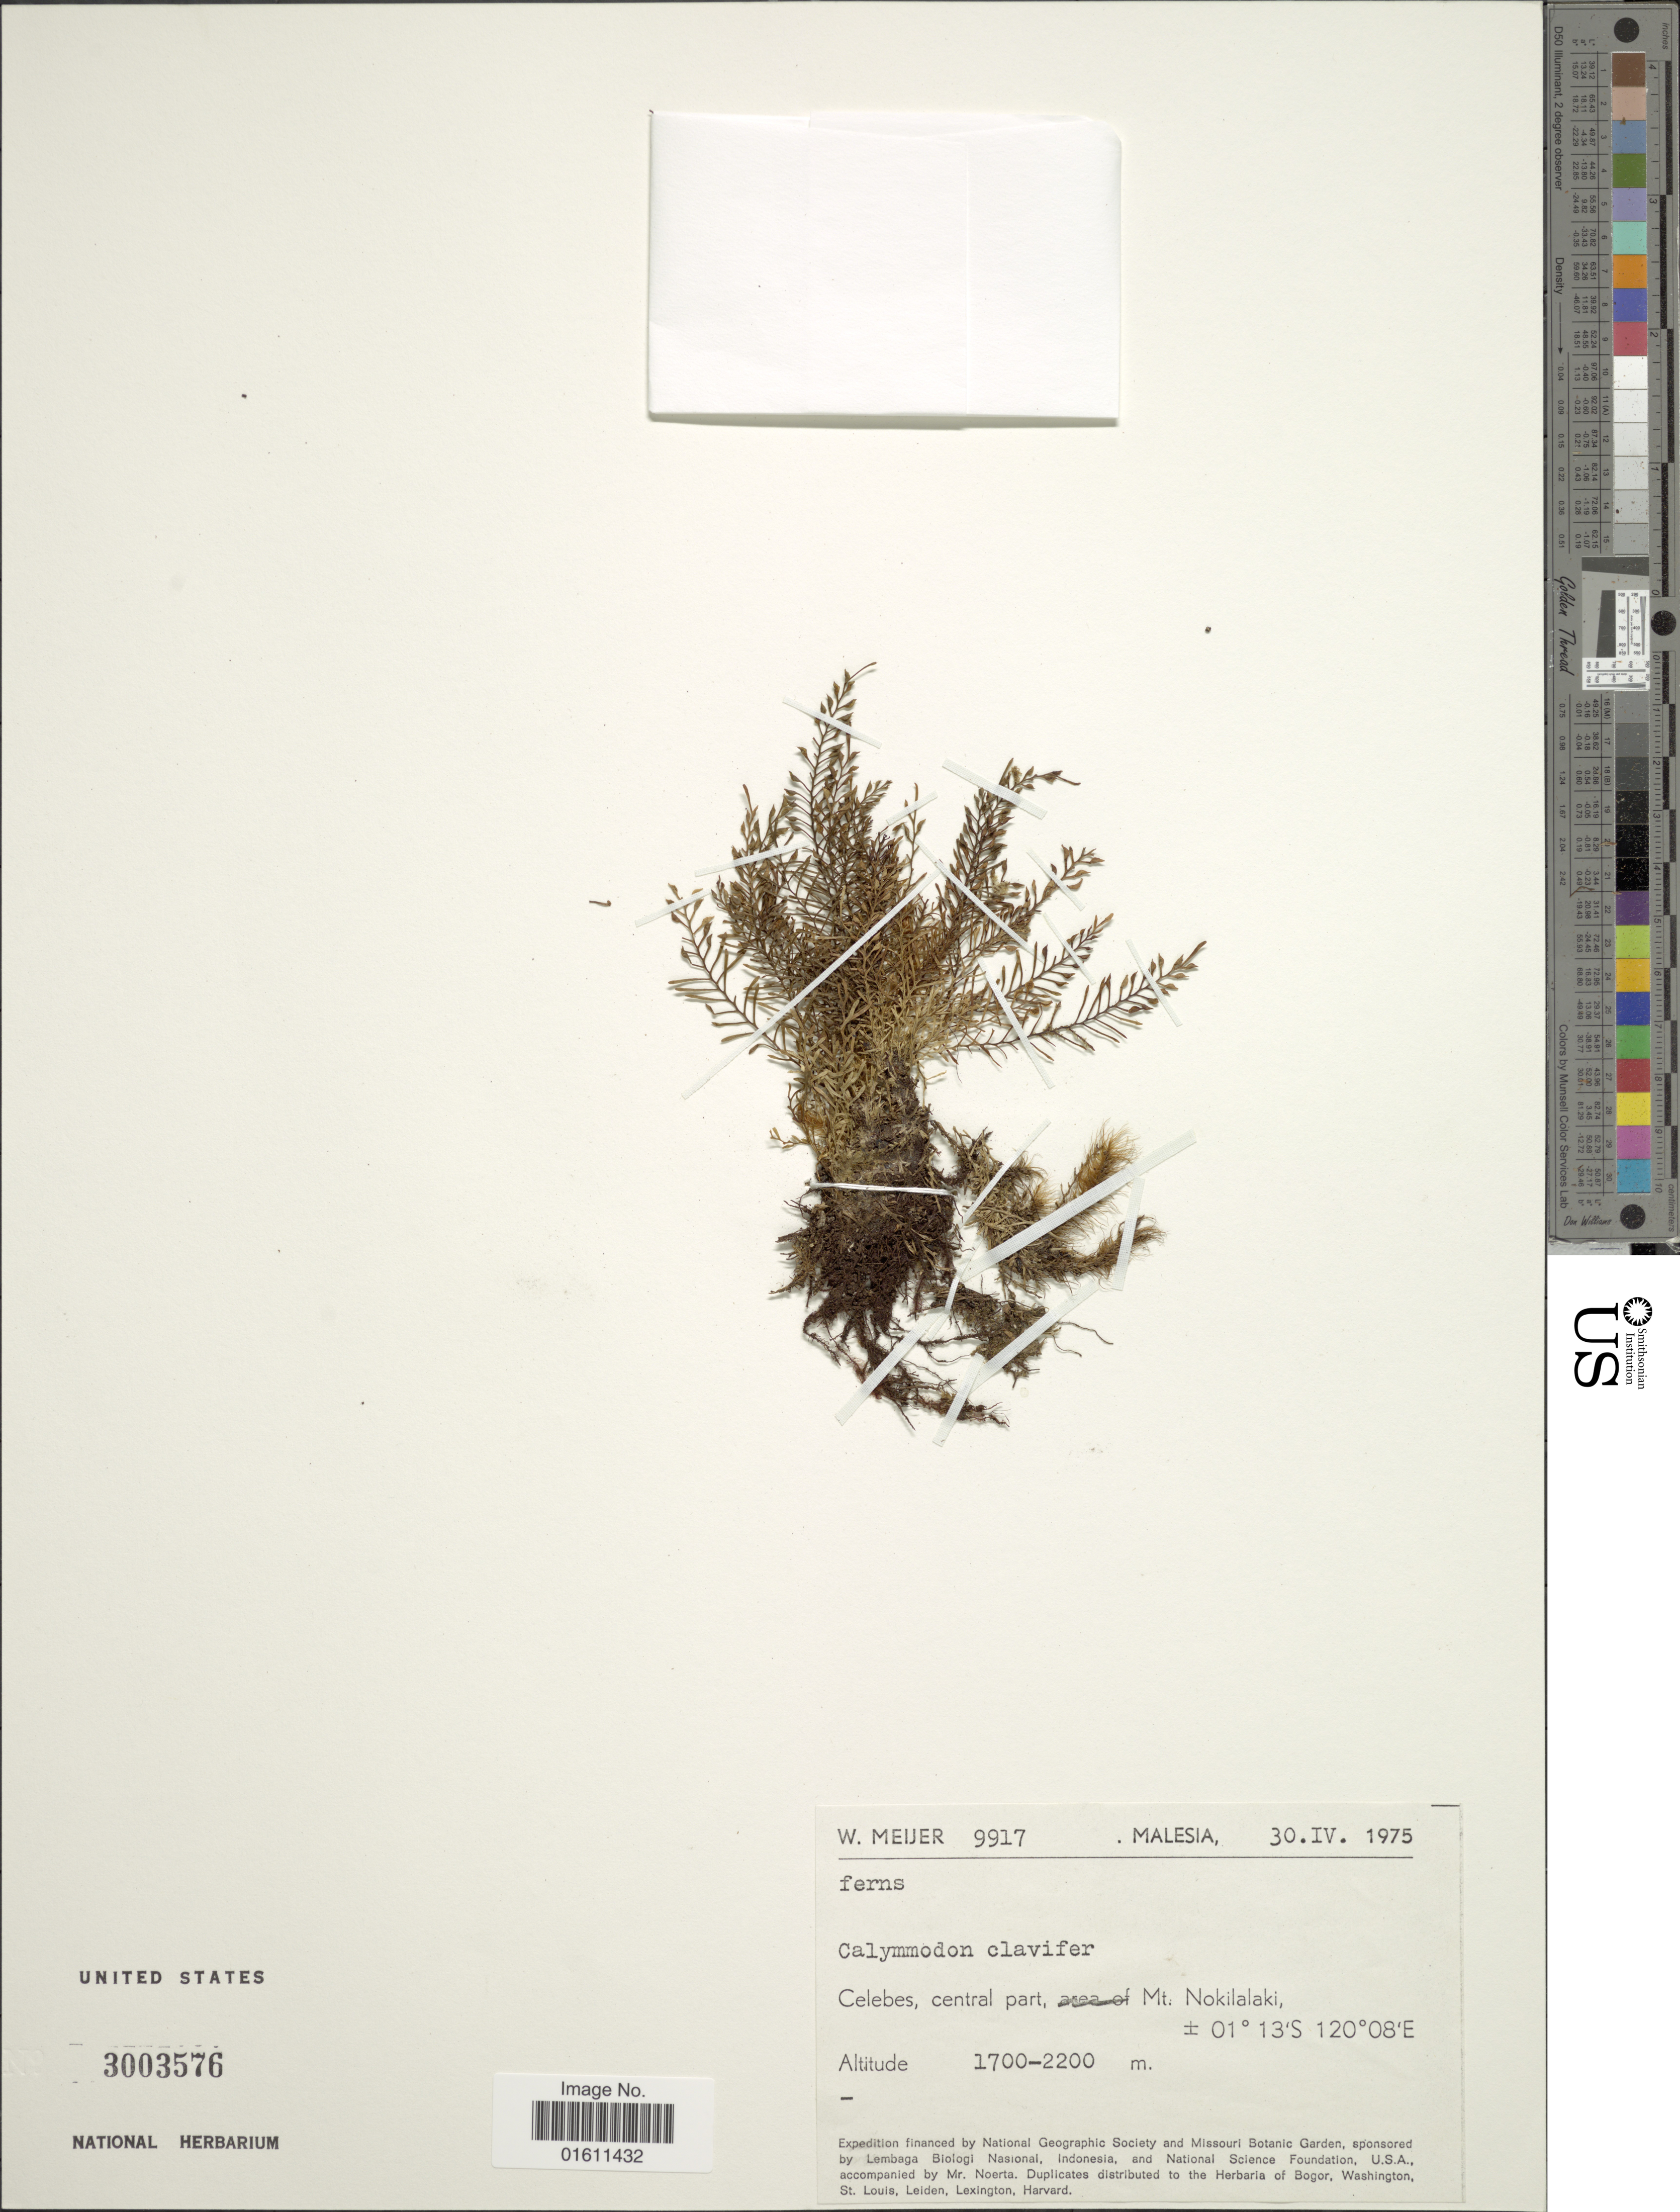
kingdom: Plantae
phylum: Tracheophyta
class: Polypodiopsida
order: Polypodiales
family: Polypodiaceae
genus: Calymmodon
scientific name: Calymmodon clavifer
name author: (Hook.) T. Moore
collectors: W. Meijer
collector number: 9917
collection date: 1975-04-30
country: Indonesia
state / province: Sulawesi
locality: Malesia, Celebes, central part, Mt. Nokilalaki.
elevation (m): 1700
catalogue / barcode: US 3003576